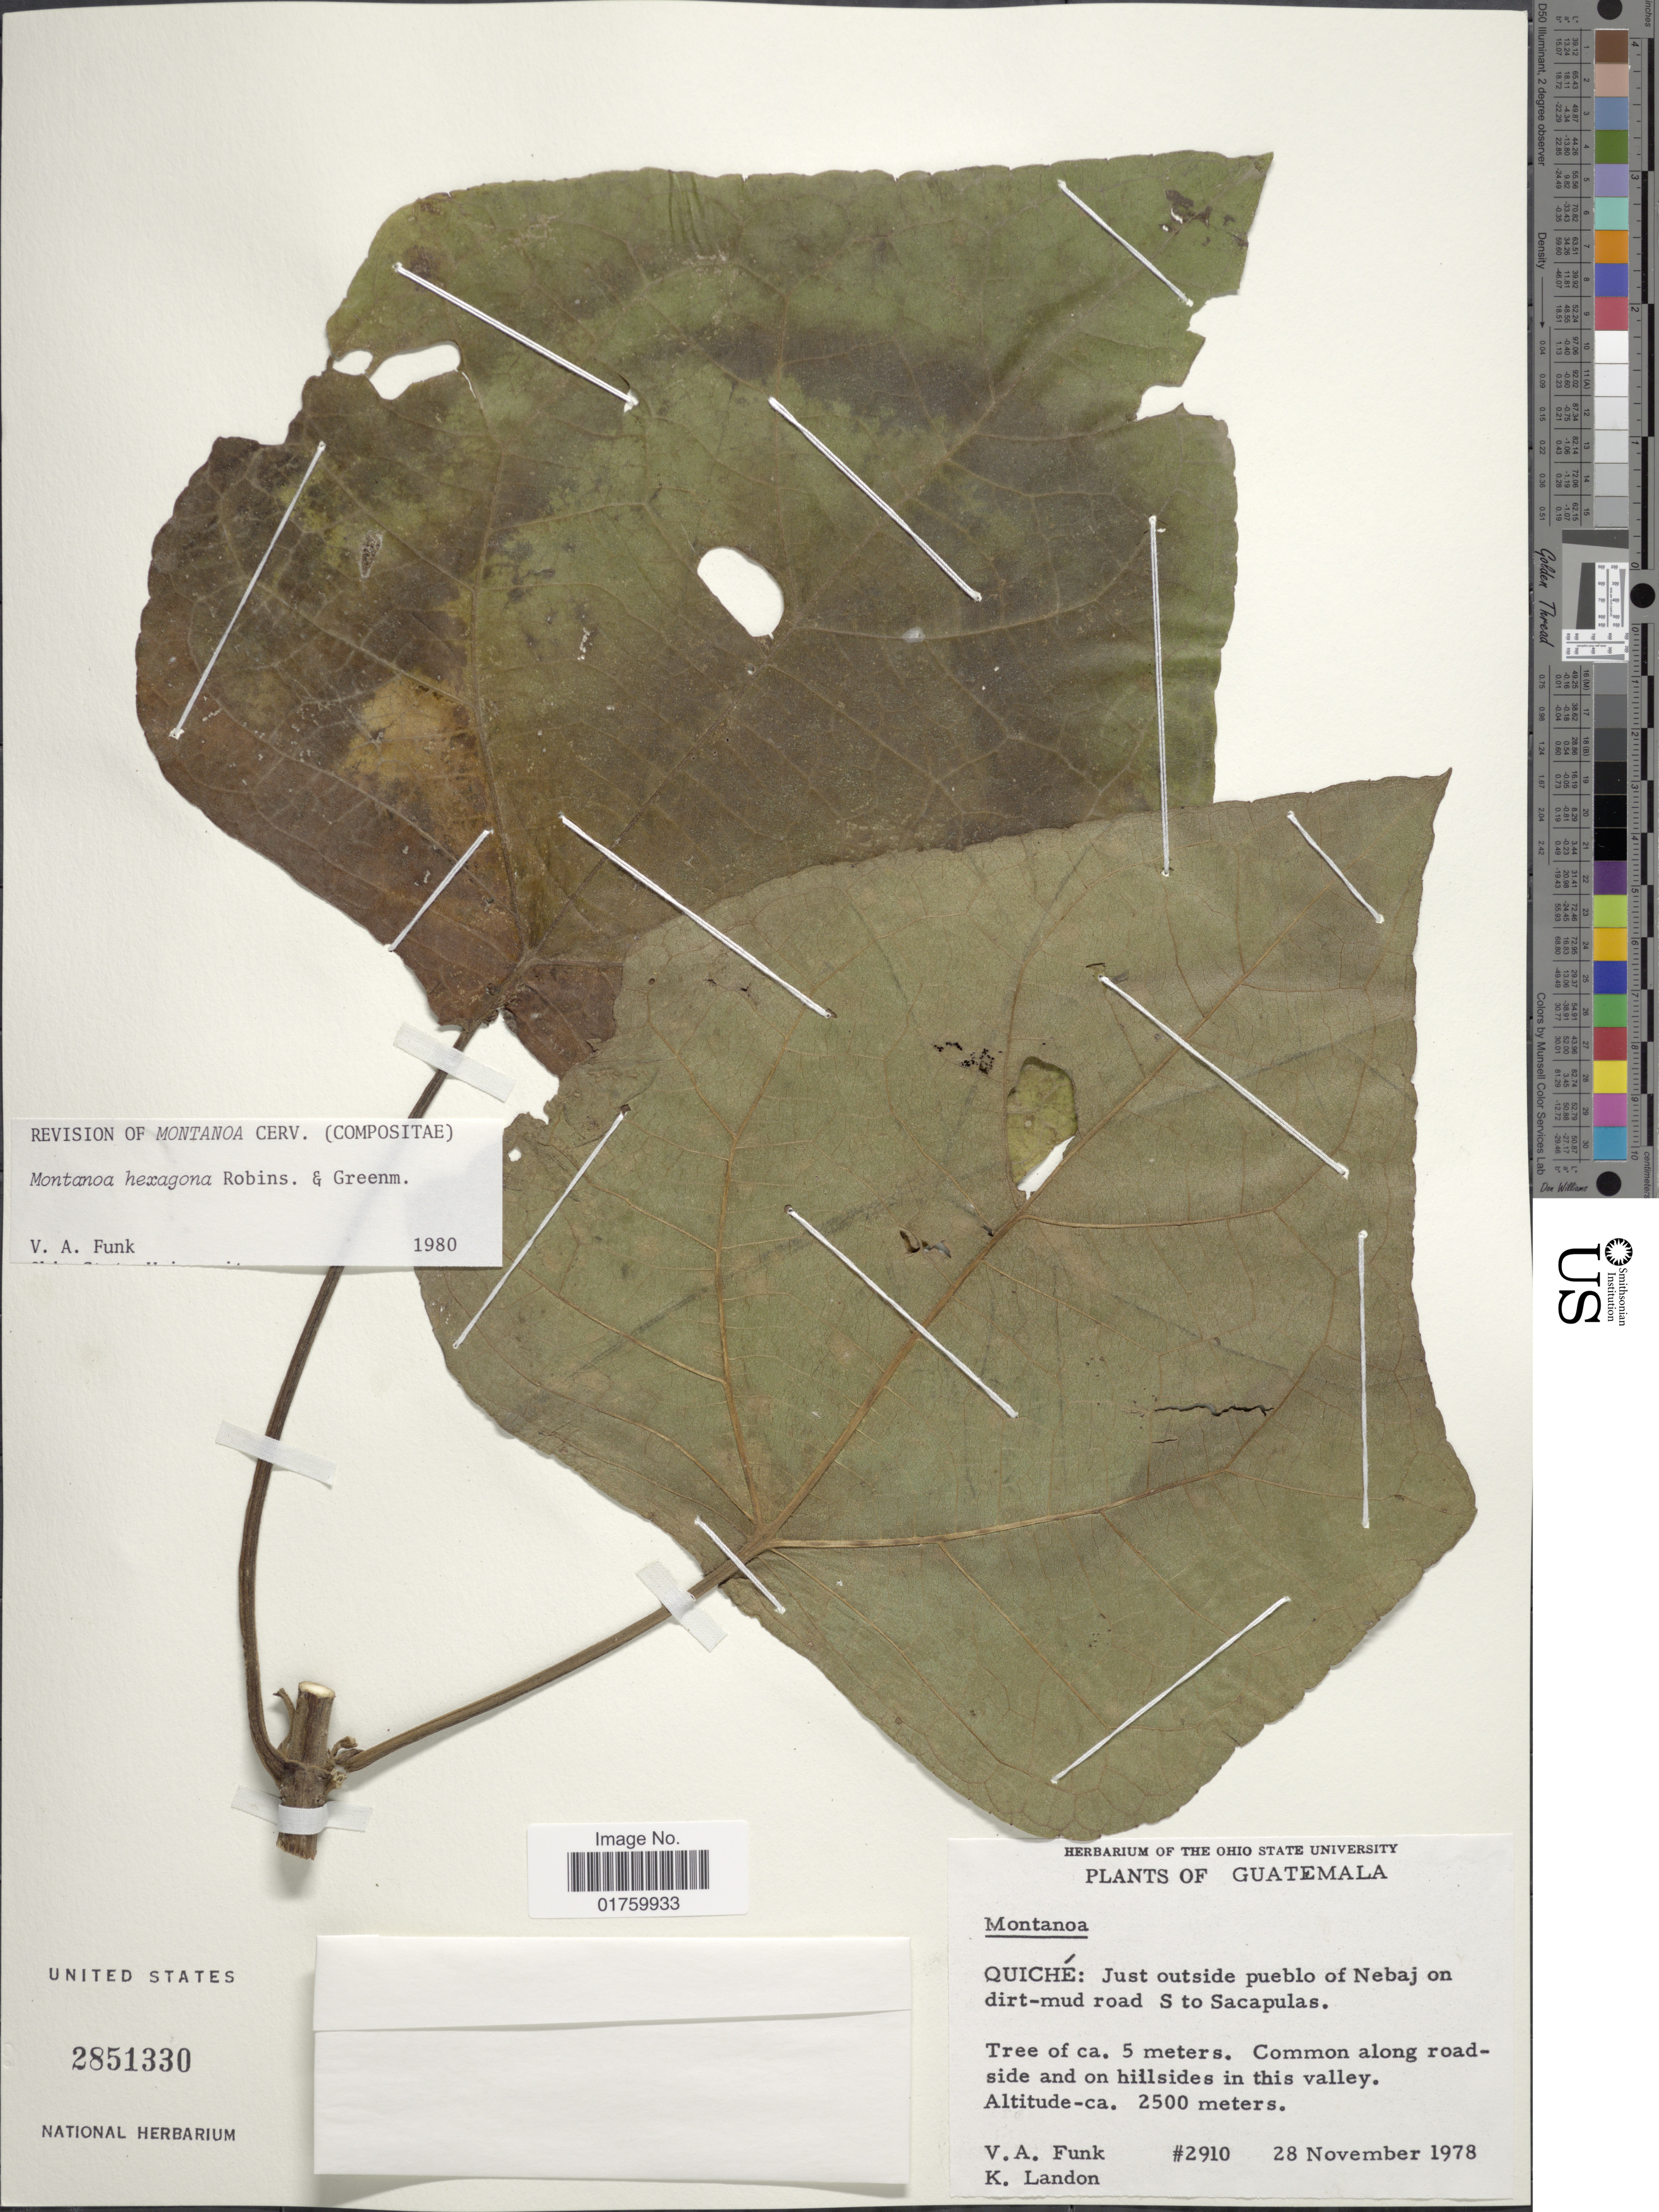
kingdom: Plantae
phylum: Tracheophyta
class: Magnoliopsida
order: Asterales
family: Asteraceae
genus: Montanoa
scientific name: Montanoa hexagona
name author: B.L. Rob. & Greenm.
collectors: V. Funk & K. C. Landon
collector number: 2910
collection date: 1978-11-28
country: Guatemala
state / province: El Quiché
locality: Just oustide pueblo of Nebaj on dirt-mud road S to Sacapulas, along roadside and on hillsides in this valley.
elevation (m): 2500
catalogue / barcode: US 2851330